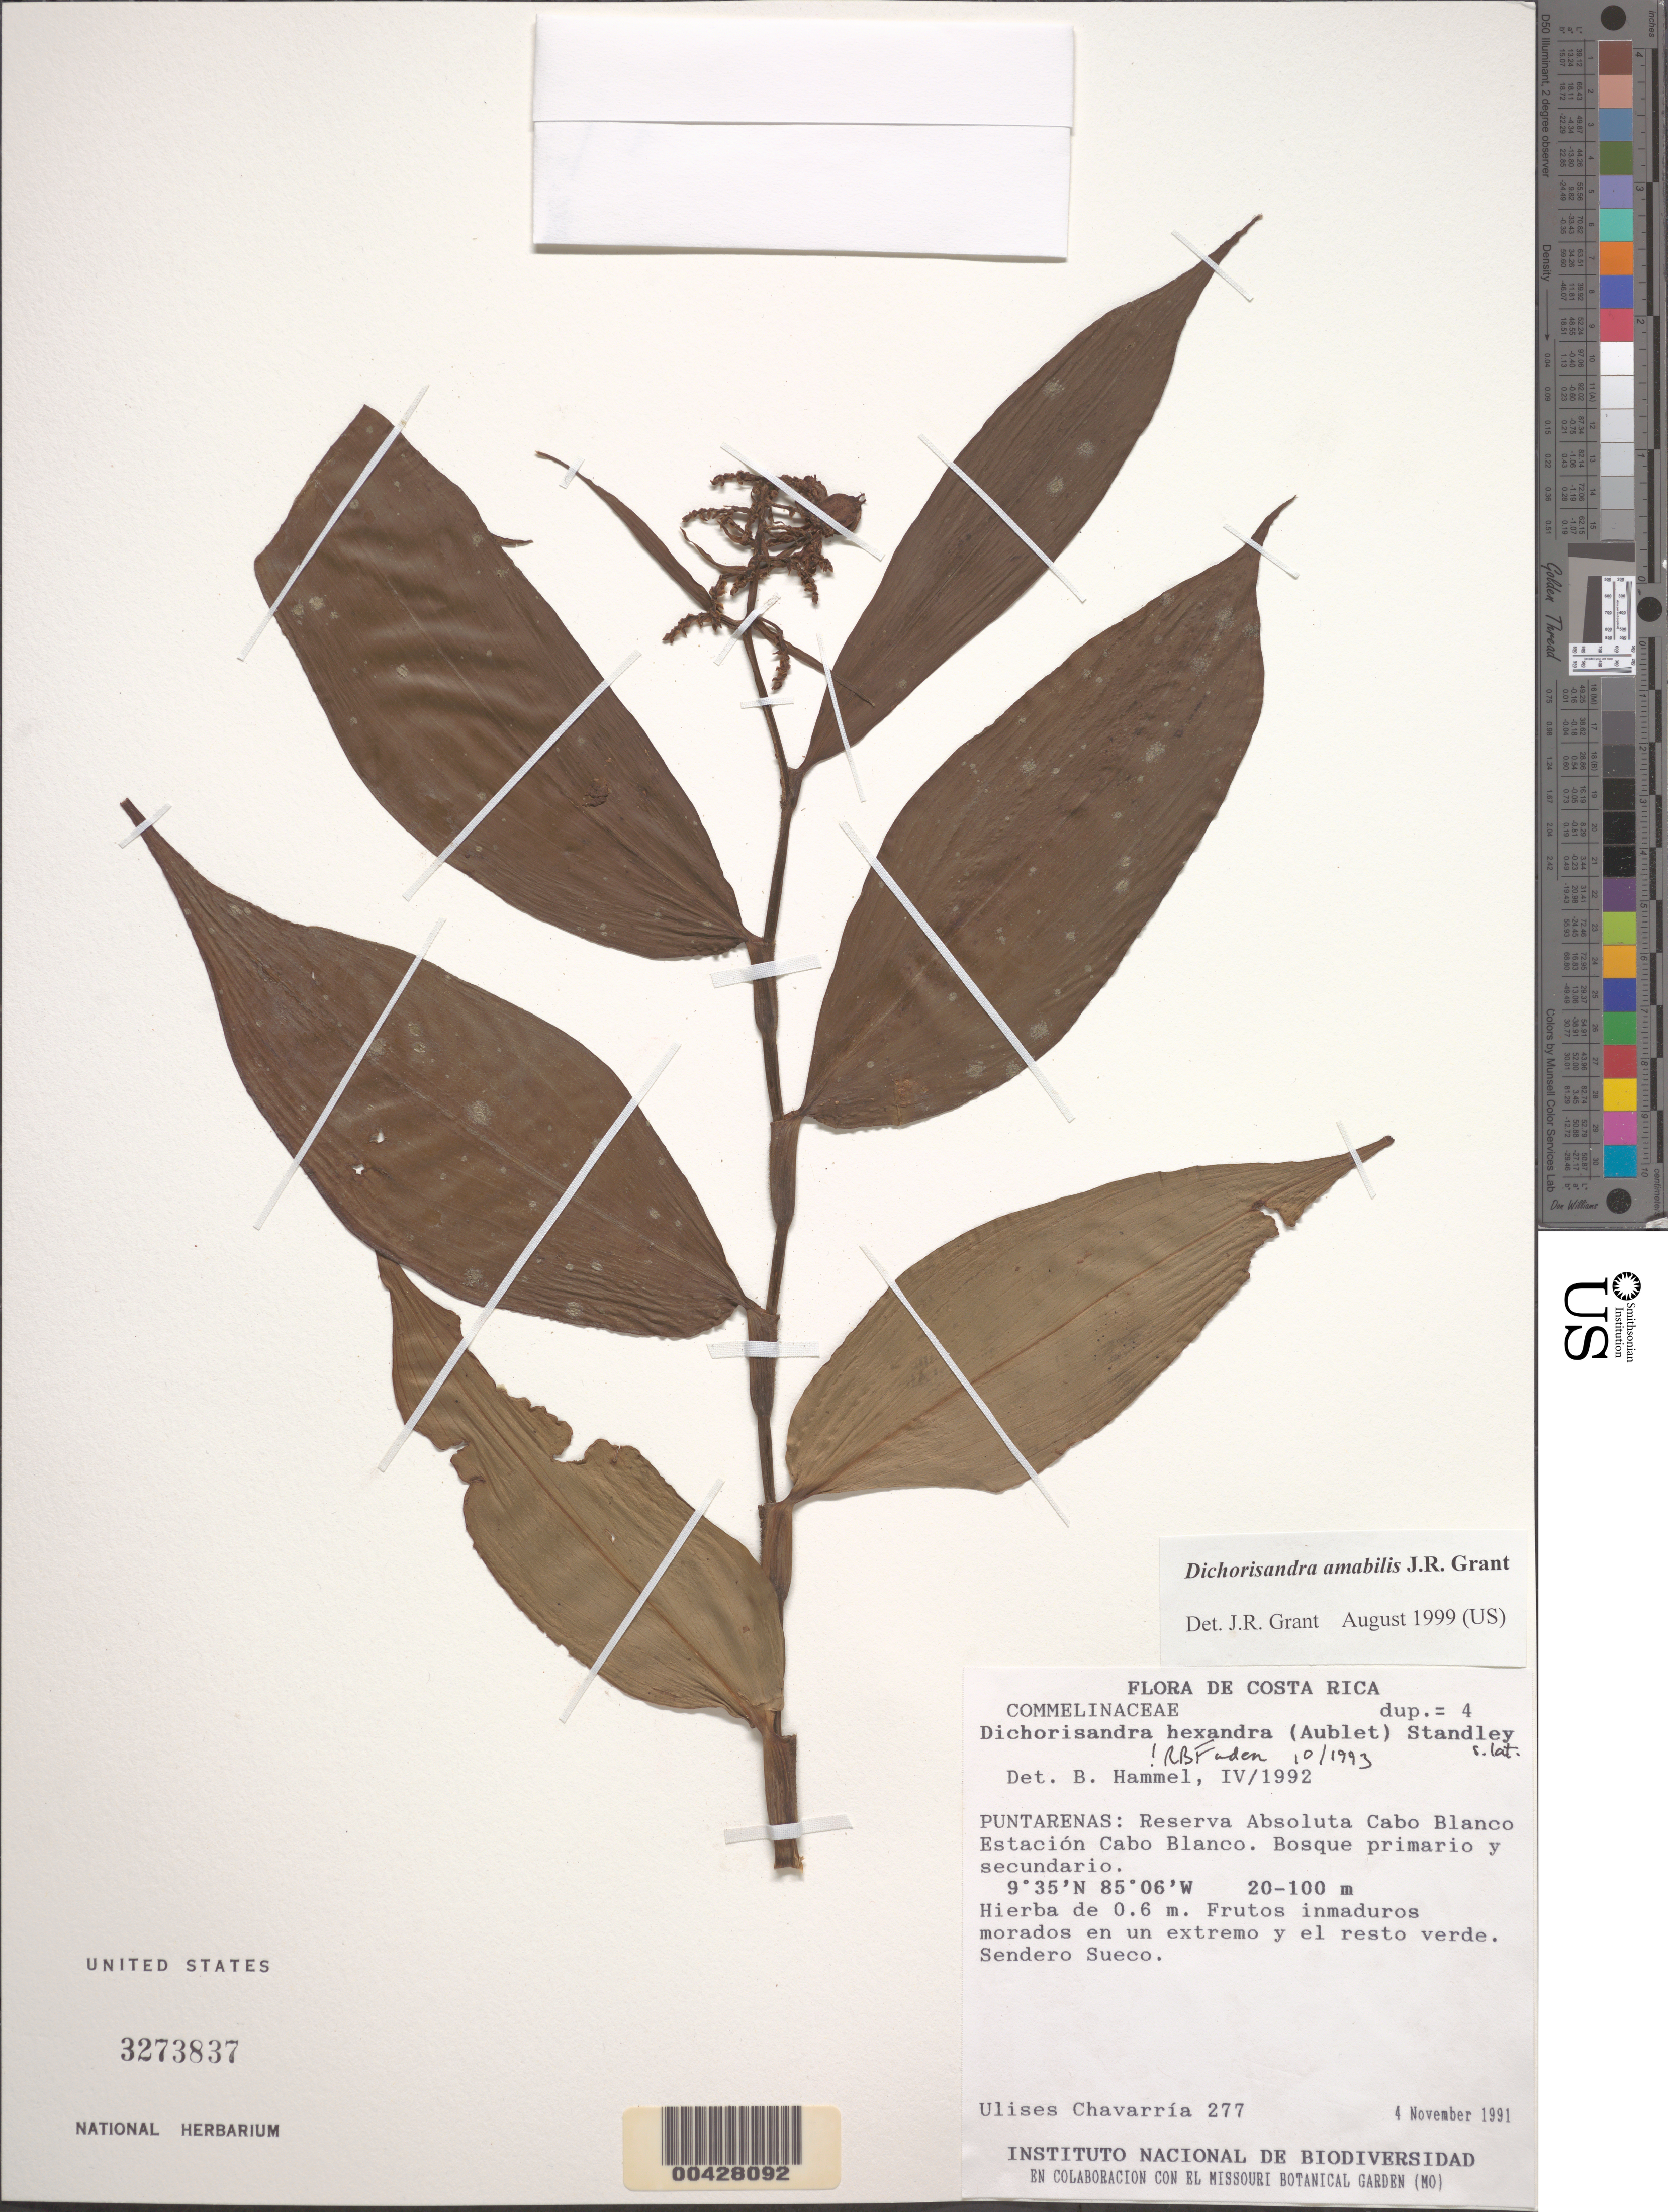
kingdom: Plantae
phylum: Tracheophyta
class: Liliopsida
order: Commelinales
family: Commelinaceae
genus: Dichorisandra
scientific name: Dichorisandra hexandra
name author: (Aubl.) Standl.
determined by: Faden, Robert B., (US), Smithsonian Institution - National Museum of Natural History (UNITED STATES)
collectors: U. Chavarria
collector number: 277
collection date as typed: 04 Nov 1991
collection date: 1991-11-04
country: Costa Rica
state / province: Puntarenas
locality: Reserva absoluta cabo blanco estacion cabo blanco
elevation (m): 20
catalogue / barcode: US 3273837